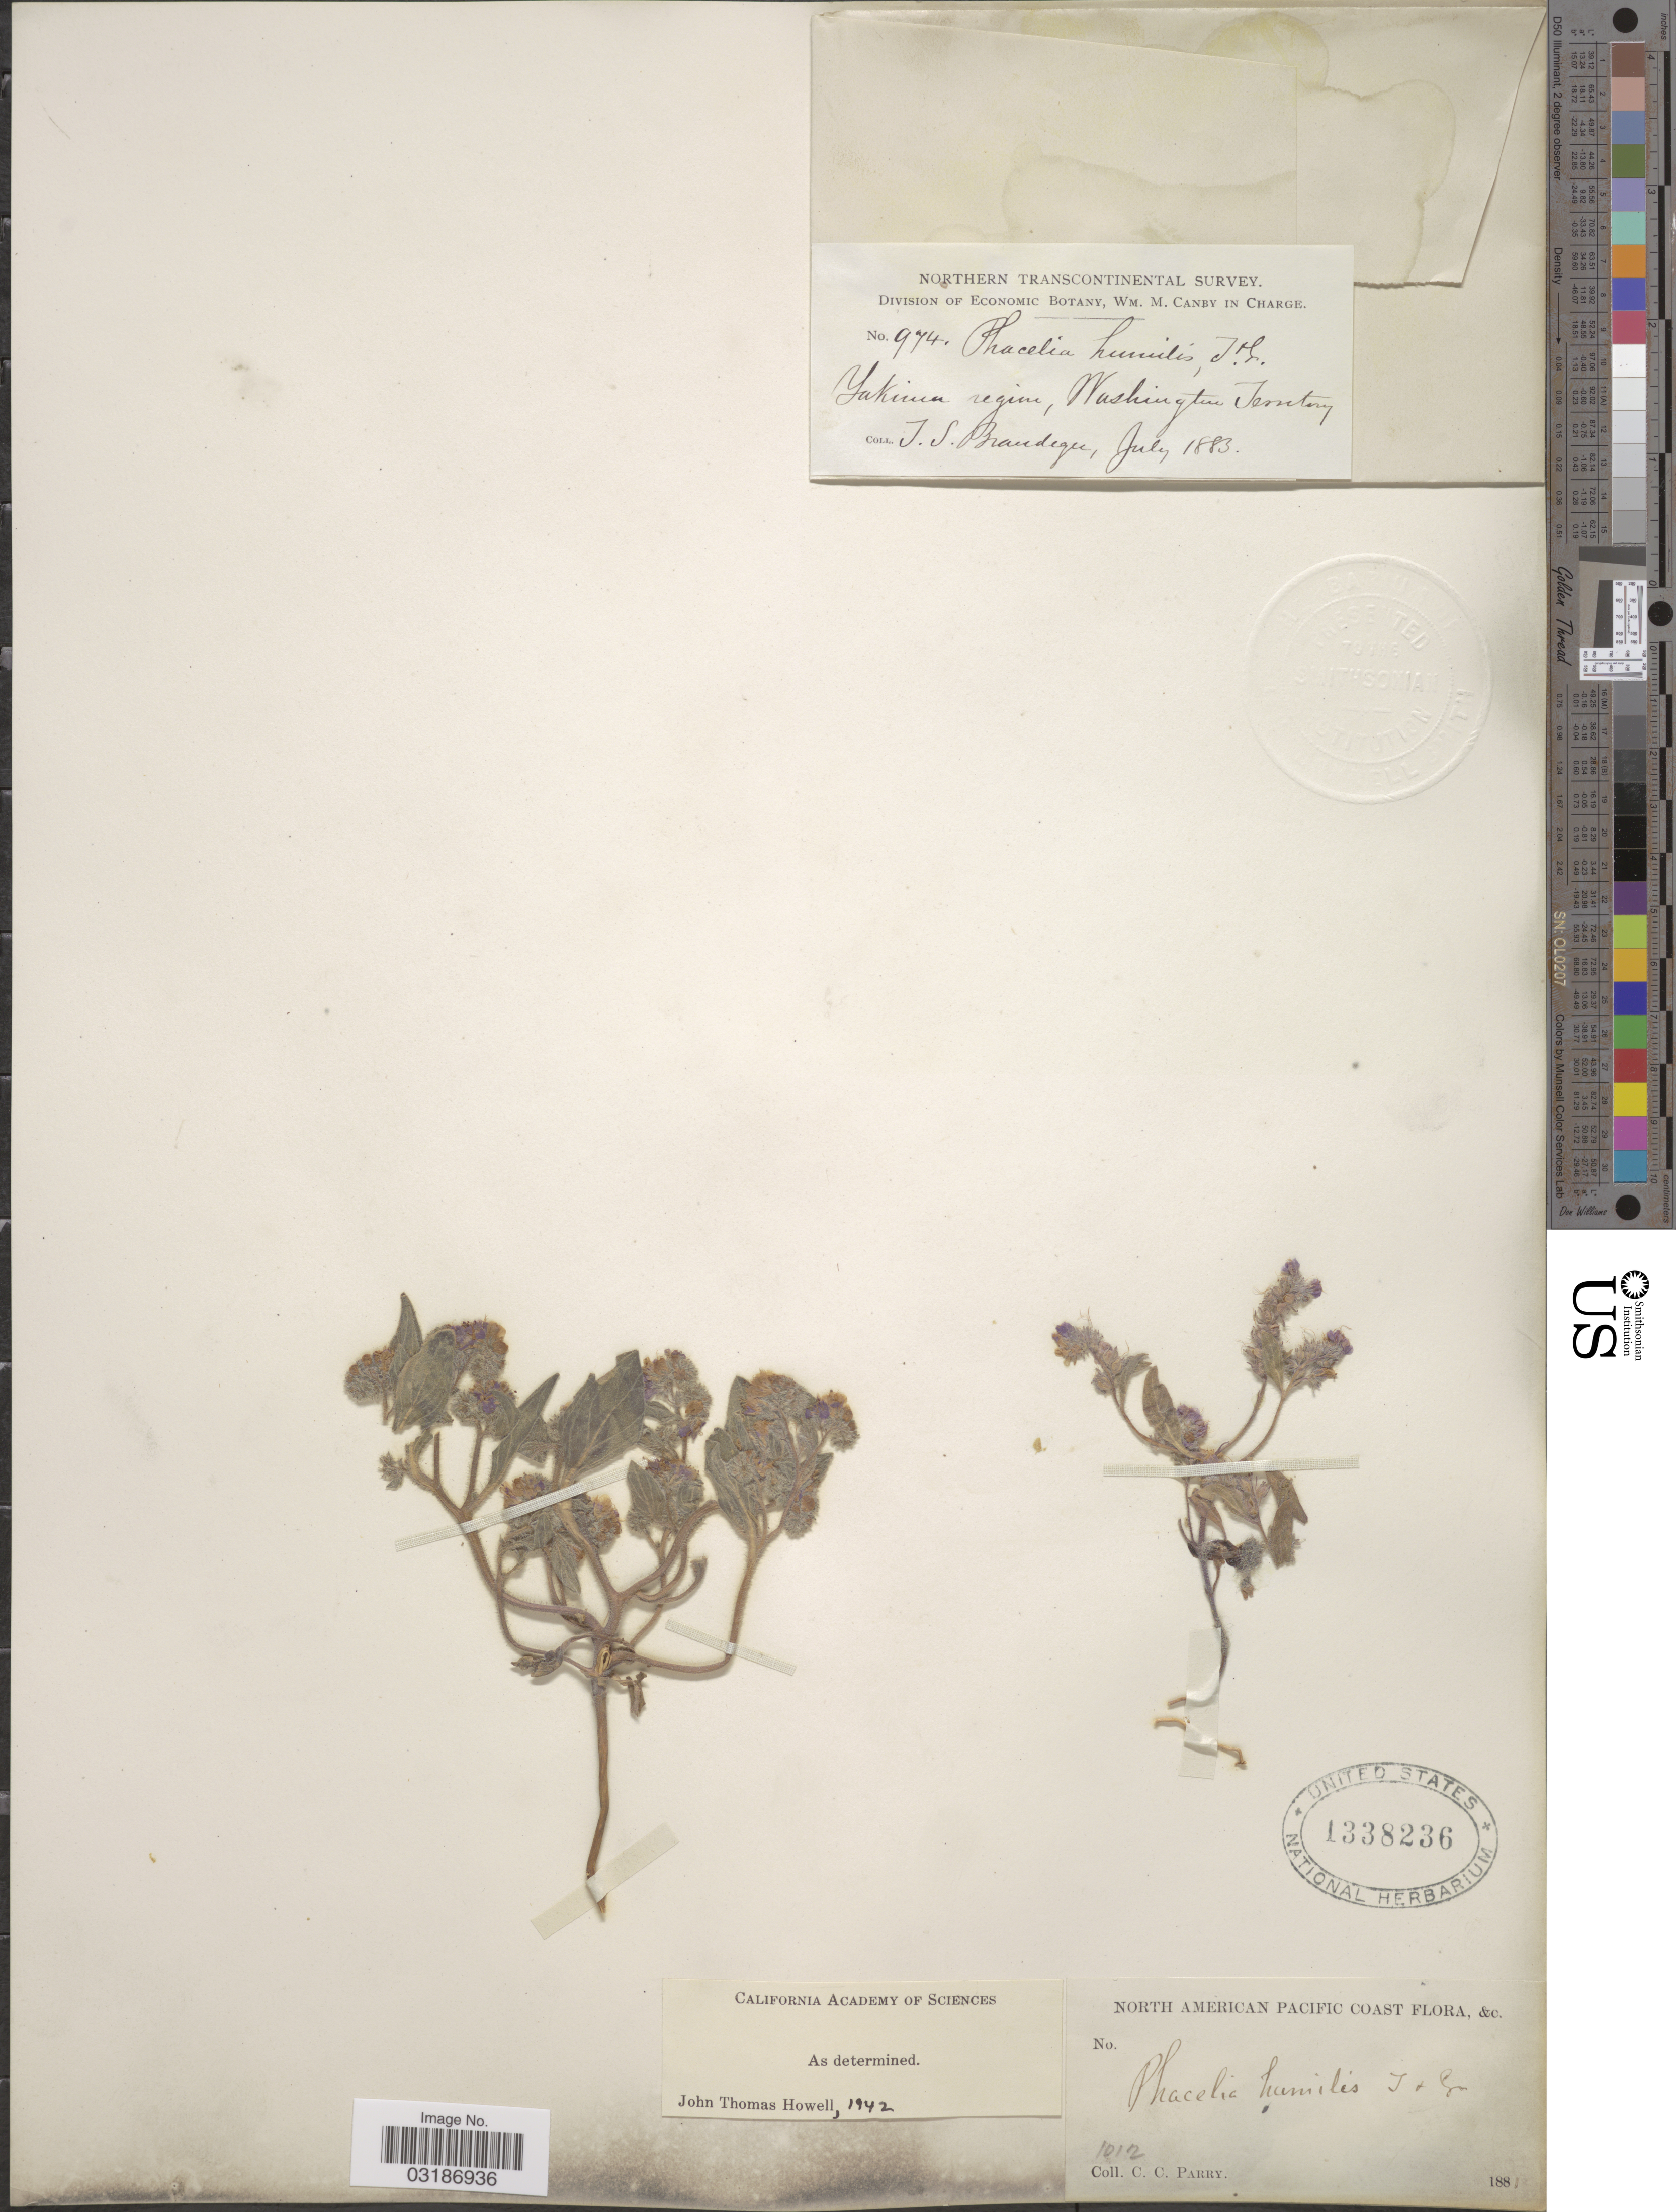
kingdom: Plantae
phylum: Tracheophyta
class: Magnoliopsida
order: Boraginales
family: Hydrophyllaceae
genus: Phacelia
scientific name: Phacelia humilis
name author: Torr. & A. Gray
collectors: J. S. Brandegee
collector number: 974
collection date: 1883-07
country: United States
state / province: Washington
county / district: Yakima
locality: Yakima region, Washington Territory.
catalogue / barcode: US 1338236